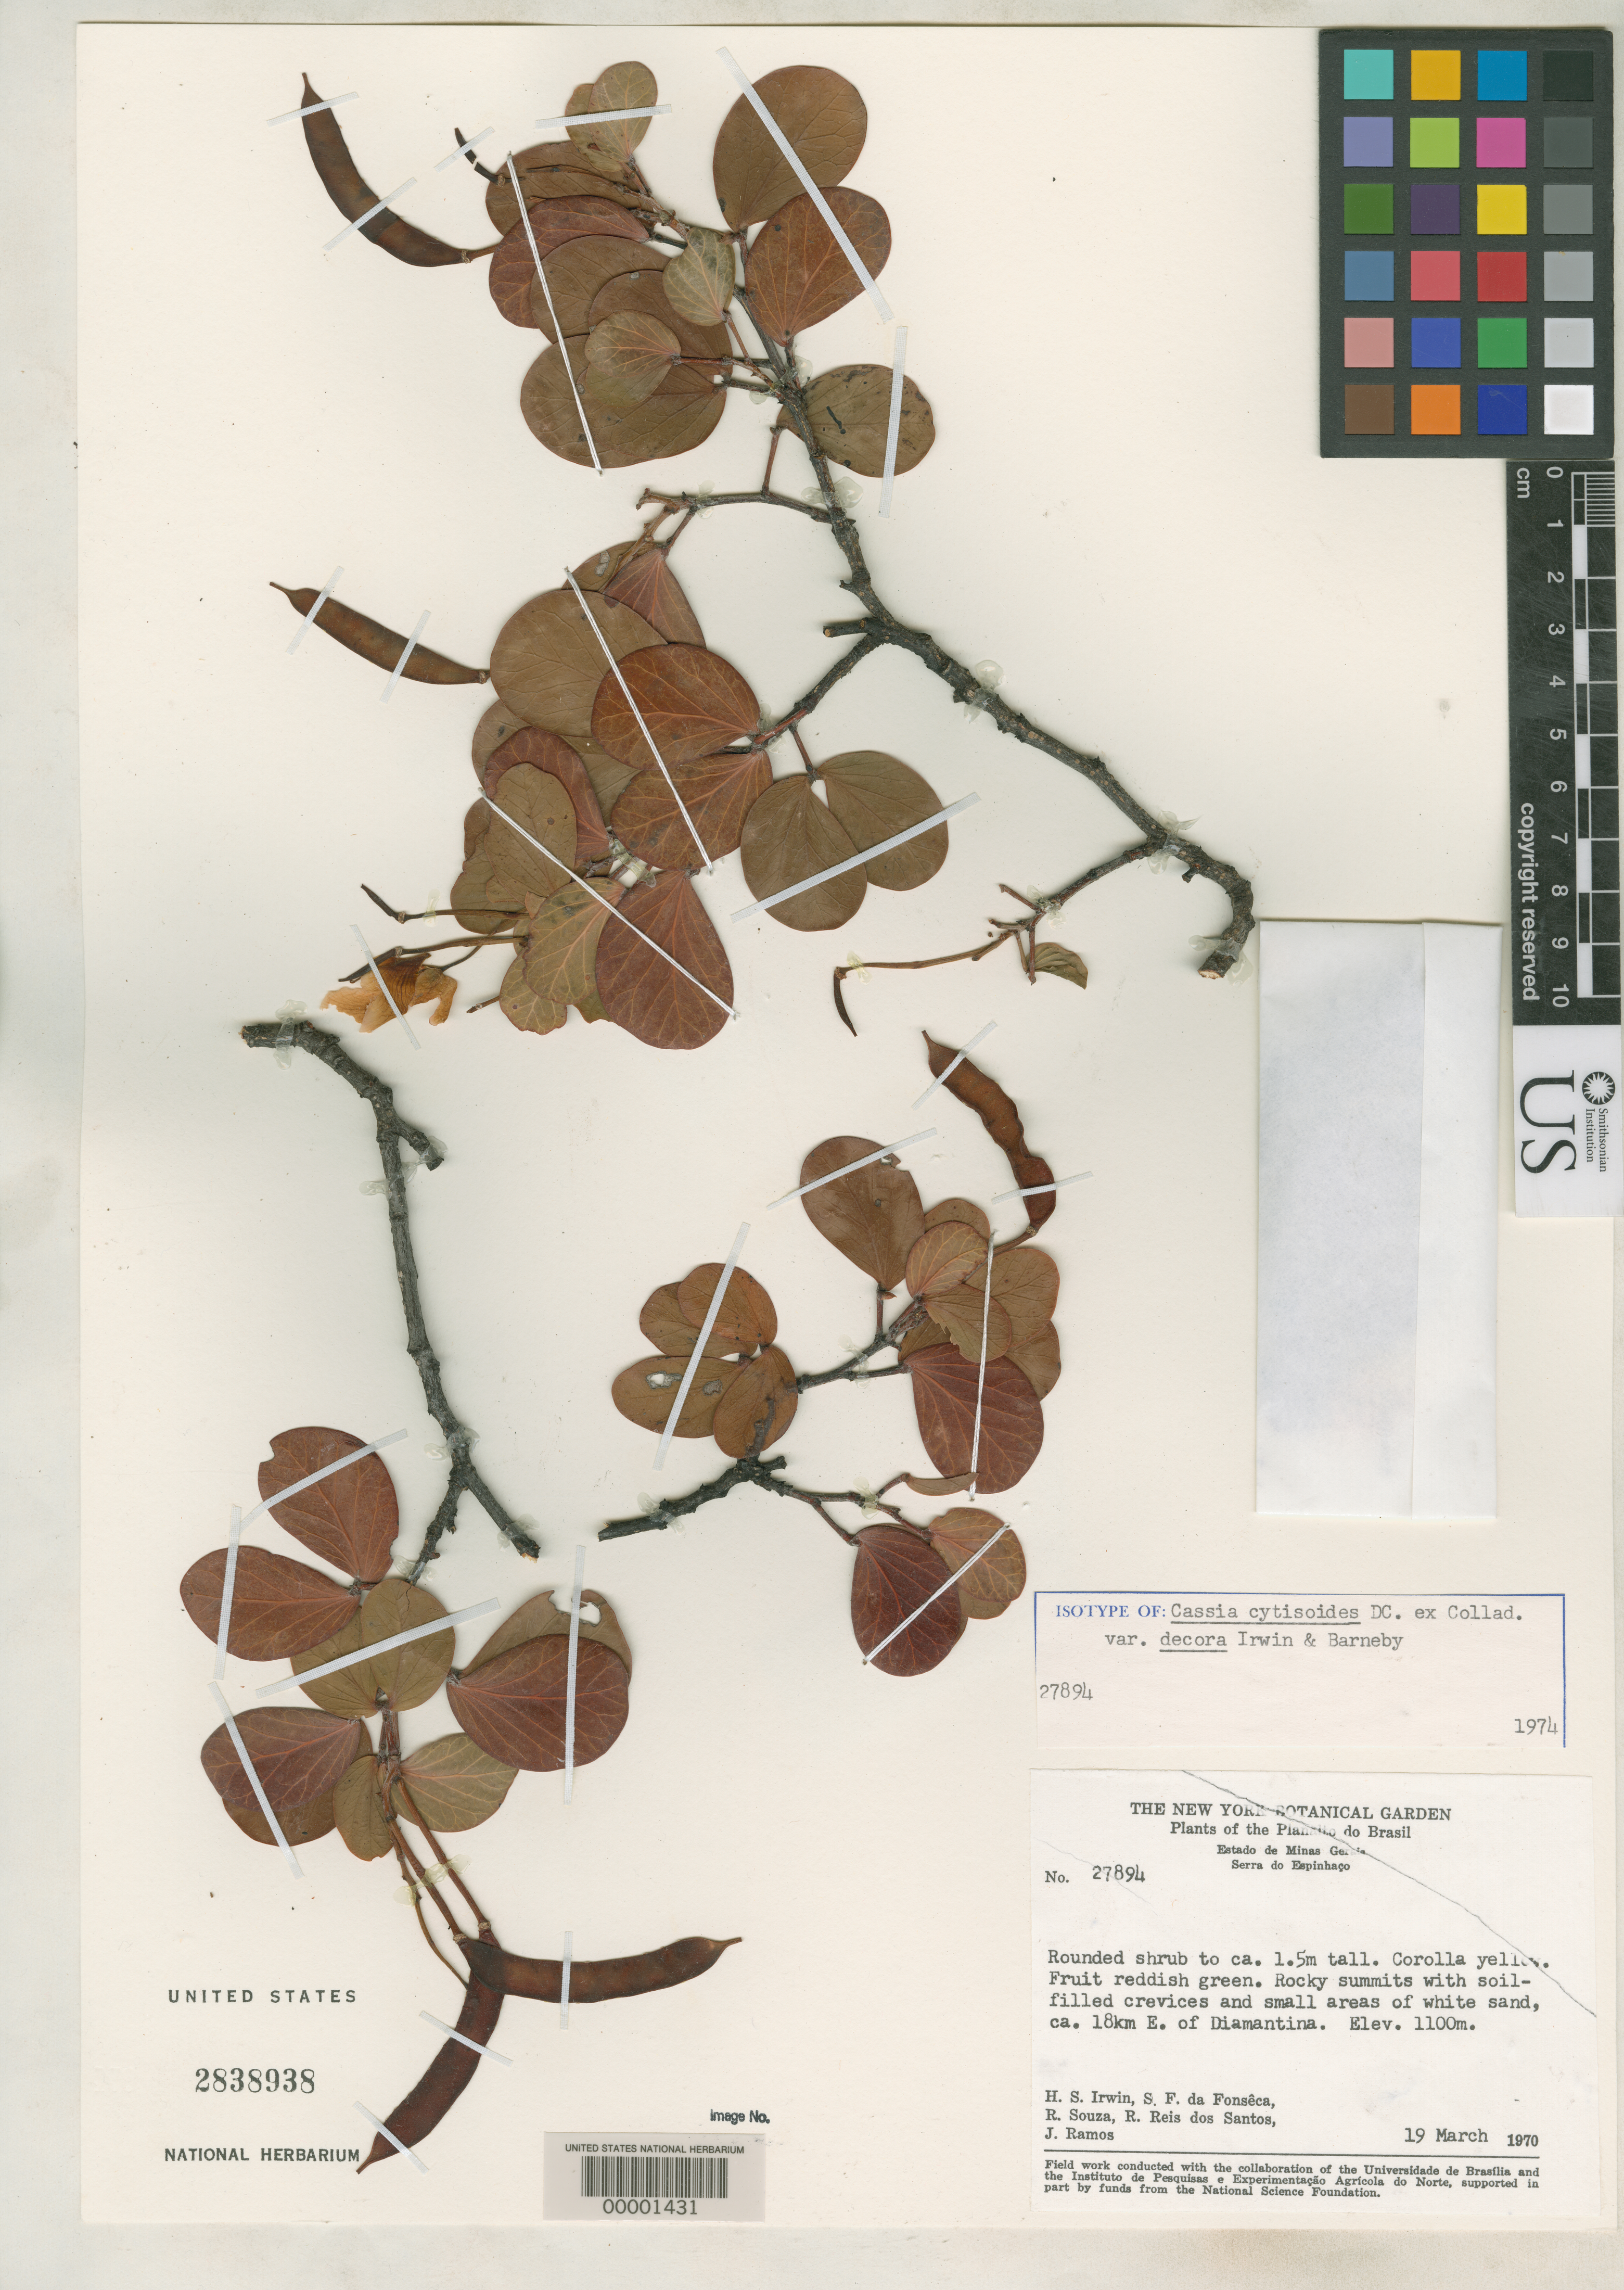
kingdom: Plantae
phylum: Tracheophyta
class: Magnoliopsida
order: Fabales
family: Fabaceae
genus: Cassia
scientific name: Cassia cytisoides var. decora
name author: H.S. Irwin & Barneby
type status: Isotype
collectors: H. Irwin & R. C. Barneby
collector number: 27894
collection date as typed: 19 Mar 1970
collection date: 1970-03-19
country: Brazil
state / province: Minas Gerais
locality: Serra do Espinhaco, E of Diamantia.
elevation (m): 1100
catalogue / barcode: US 2838938